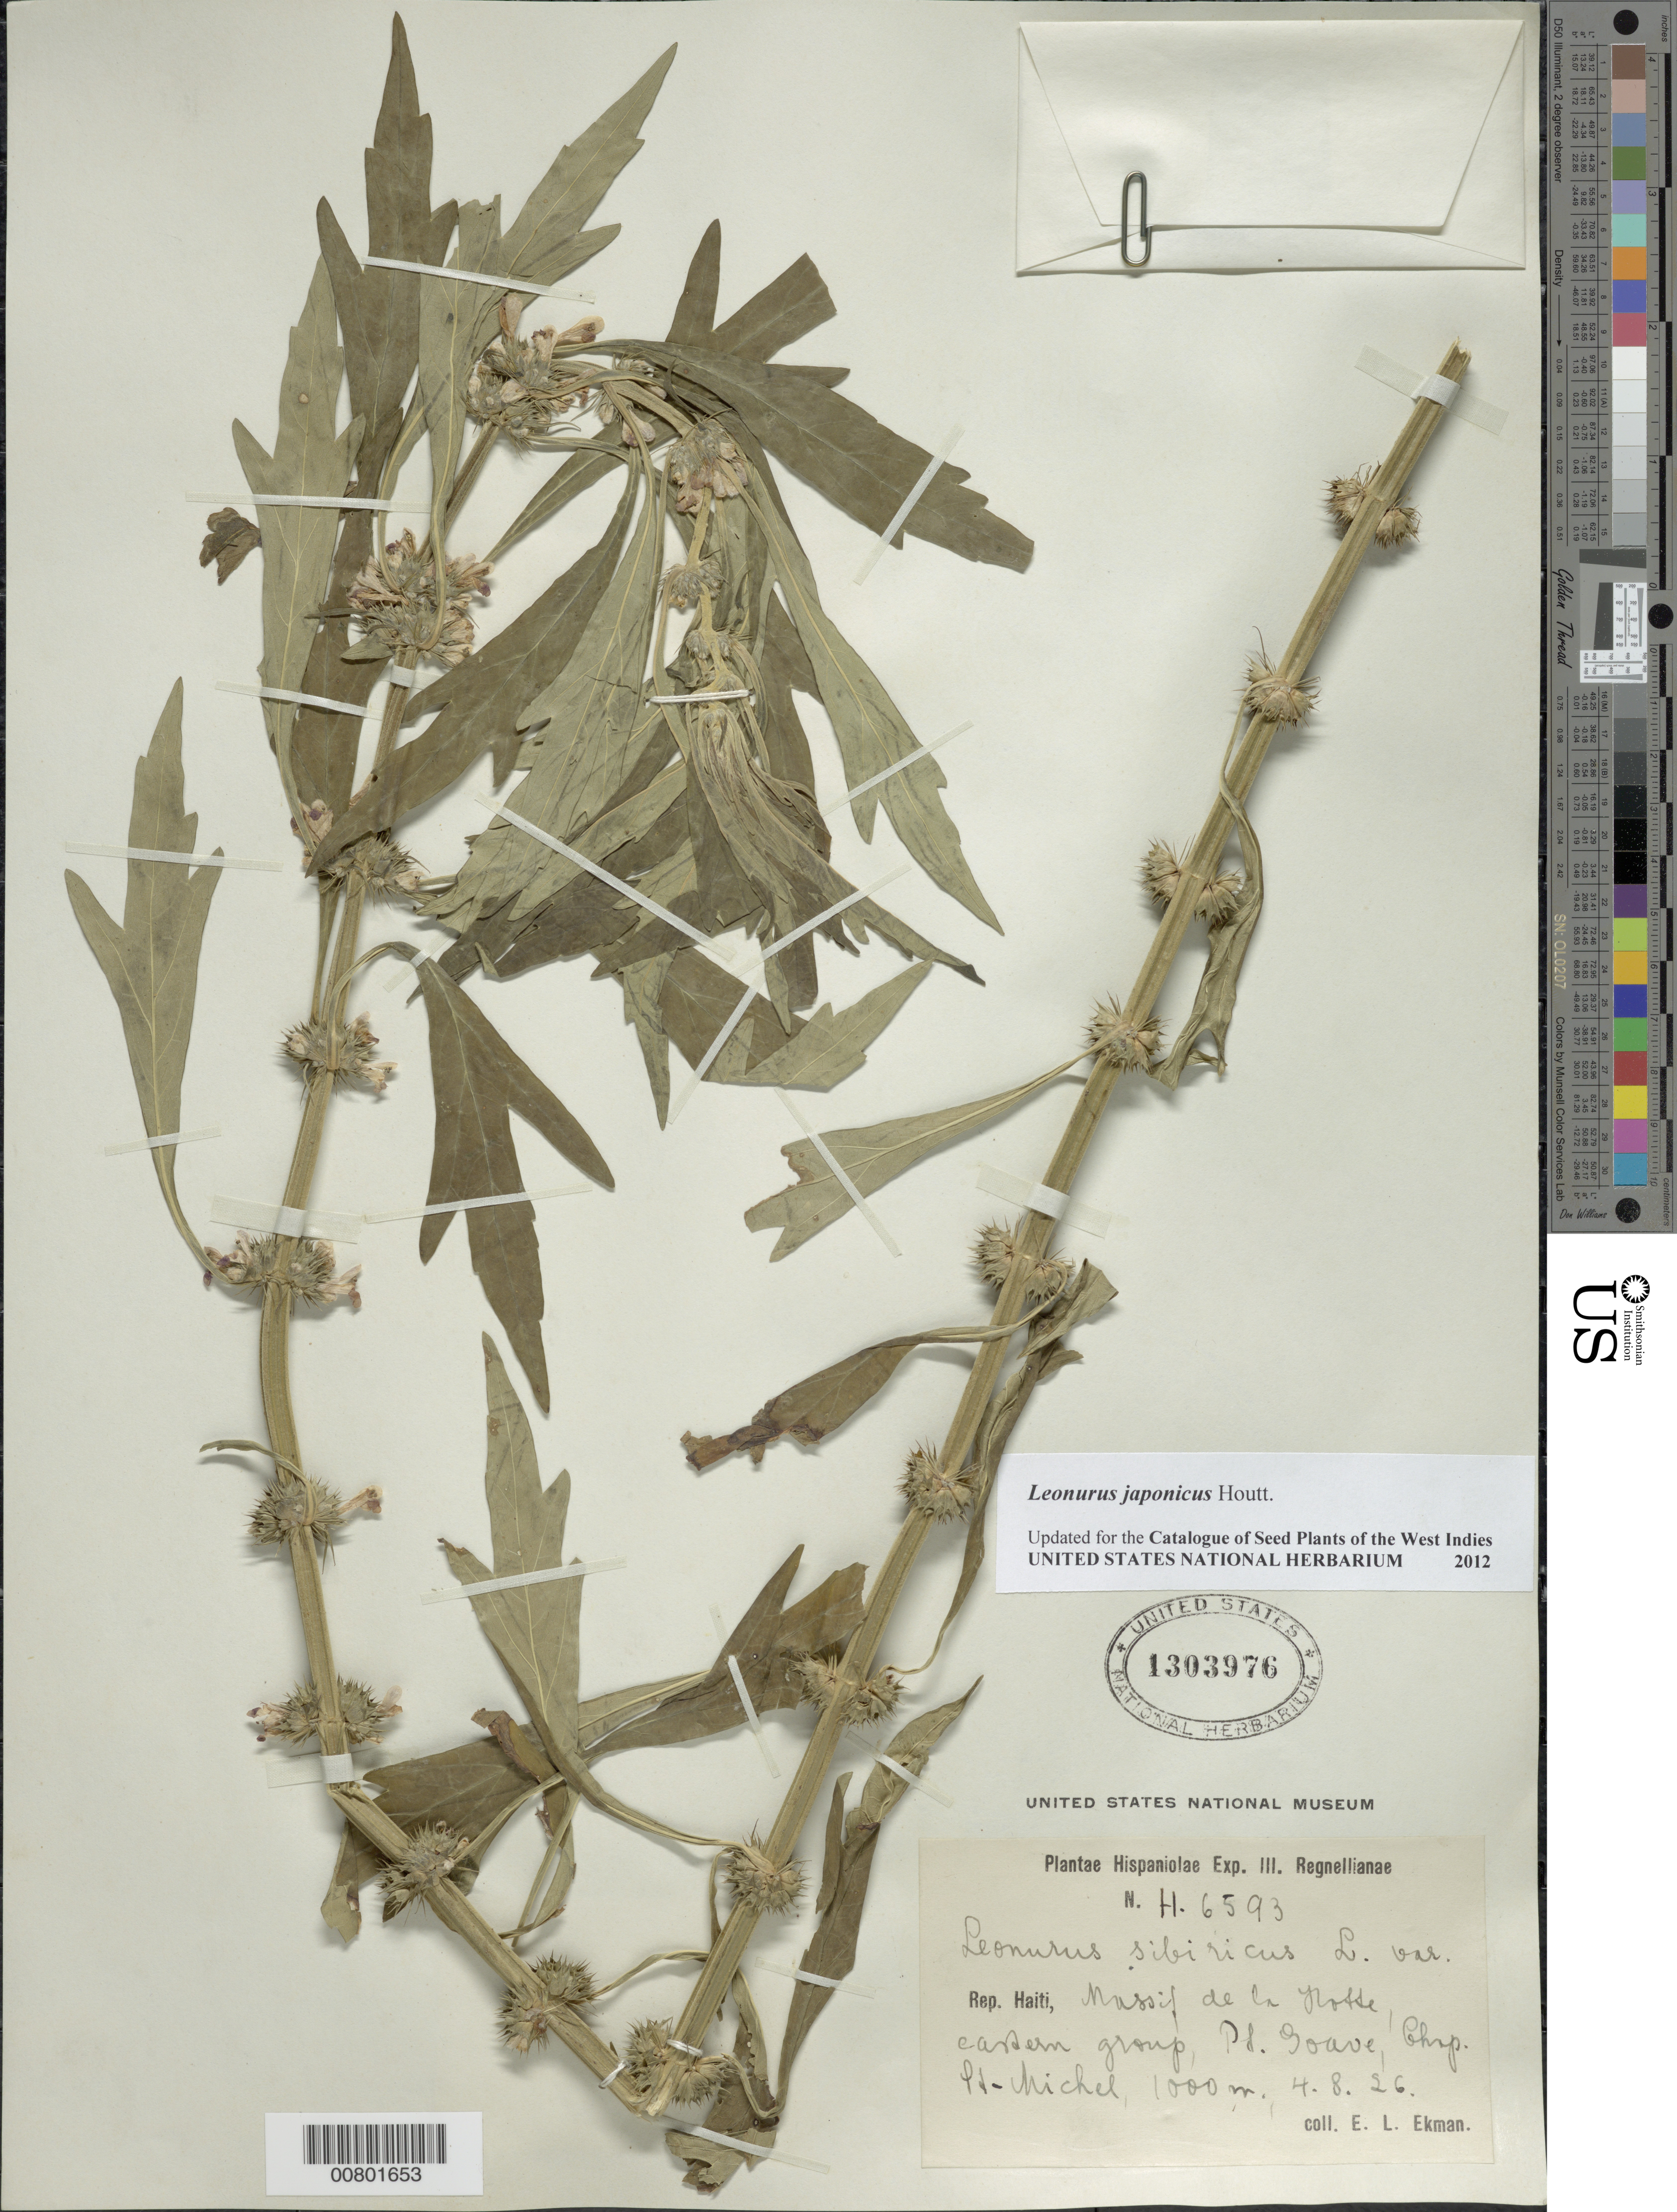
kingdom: Plantae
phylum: Tracheophyta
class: Magnoliopsida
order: Lamiales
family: Lamiaceae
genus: Leonurus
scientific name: Leonurus japonicus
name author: Houtt.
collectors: E. L. Ekman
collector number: H 6593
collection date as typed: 04 Aug 1926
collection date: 1926-08-04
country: Haiti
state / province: Ouest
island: Hispaniola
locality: Massif de la Hotte, Eastern group, Pt. Goave, Chap. Pt-Michel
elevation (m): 1000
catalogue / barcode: US 1303976